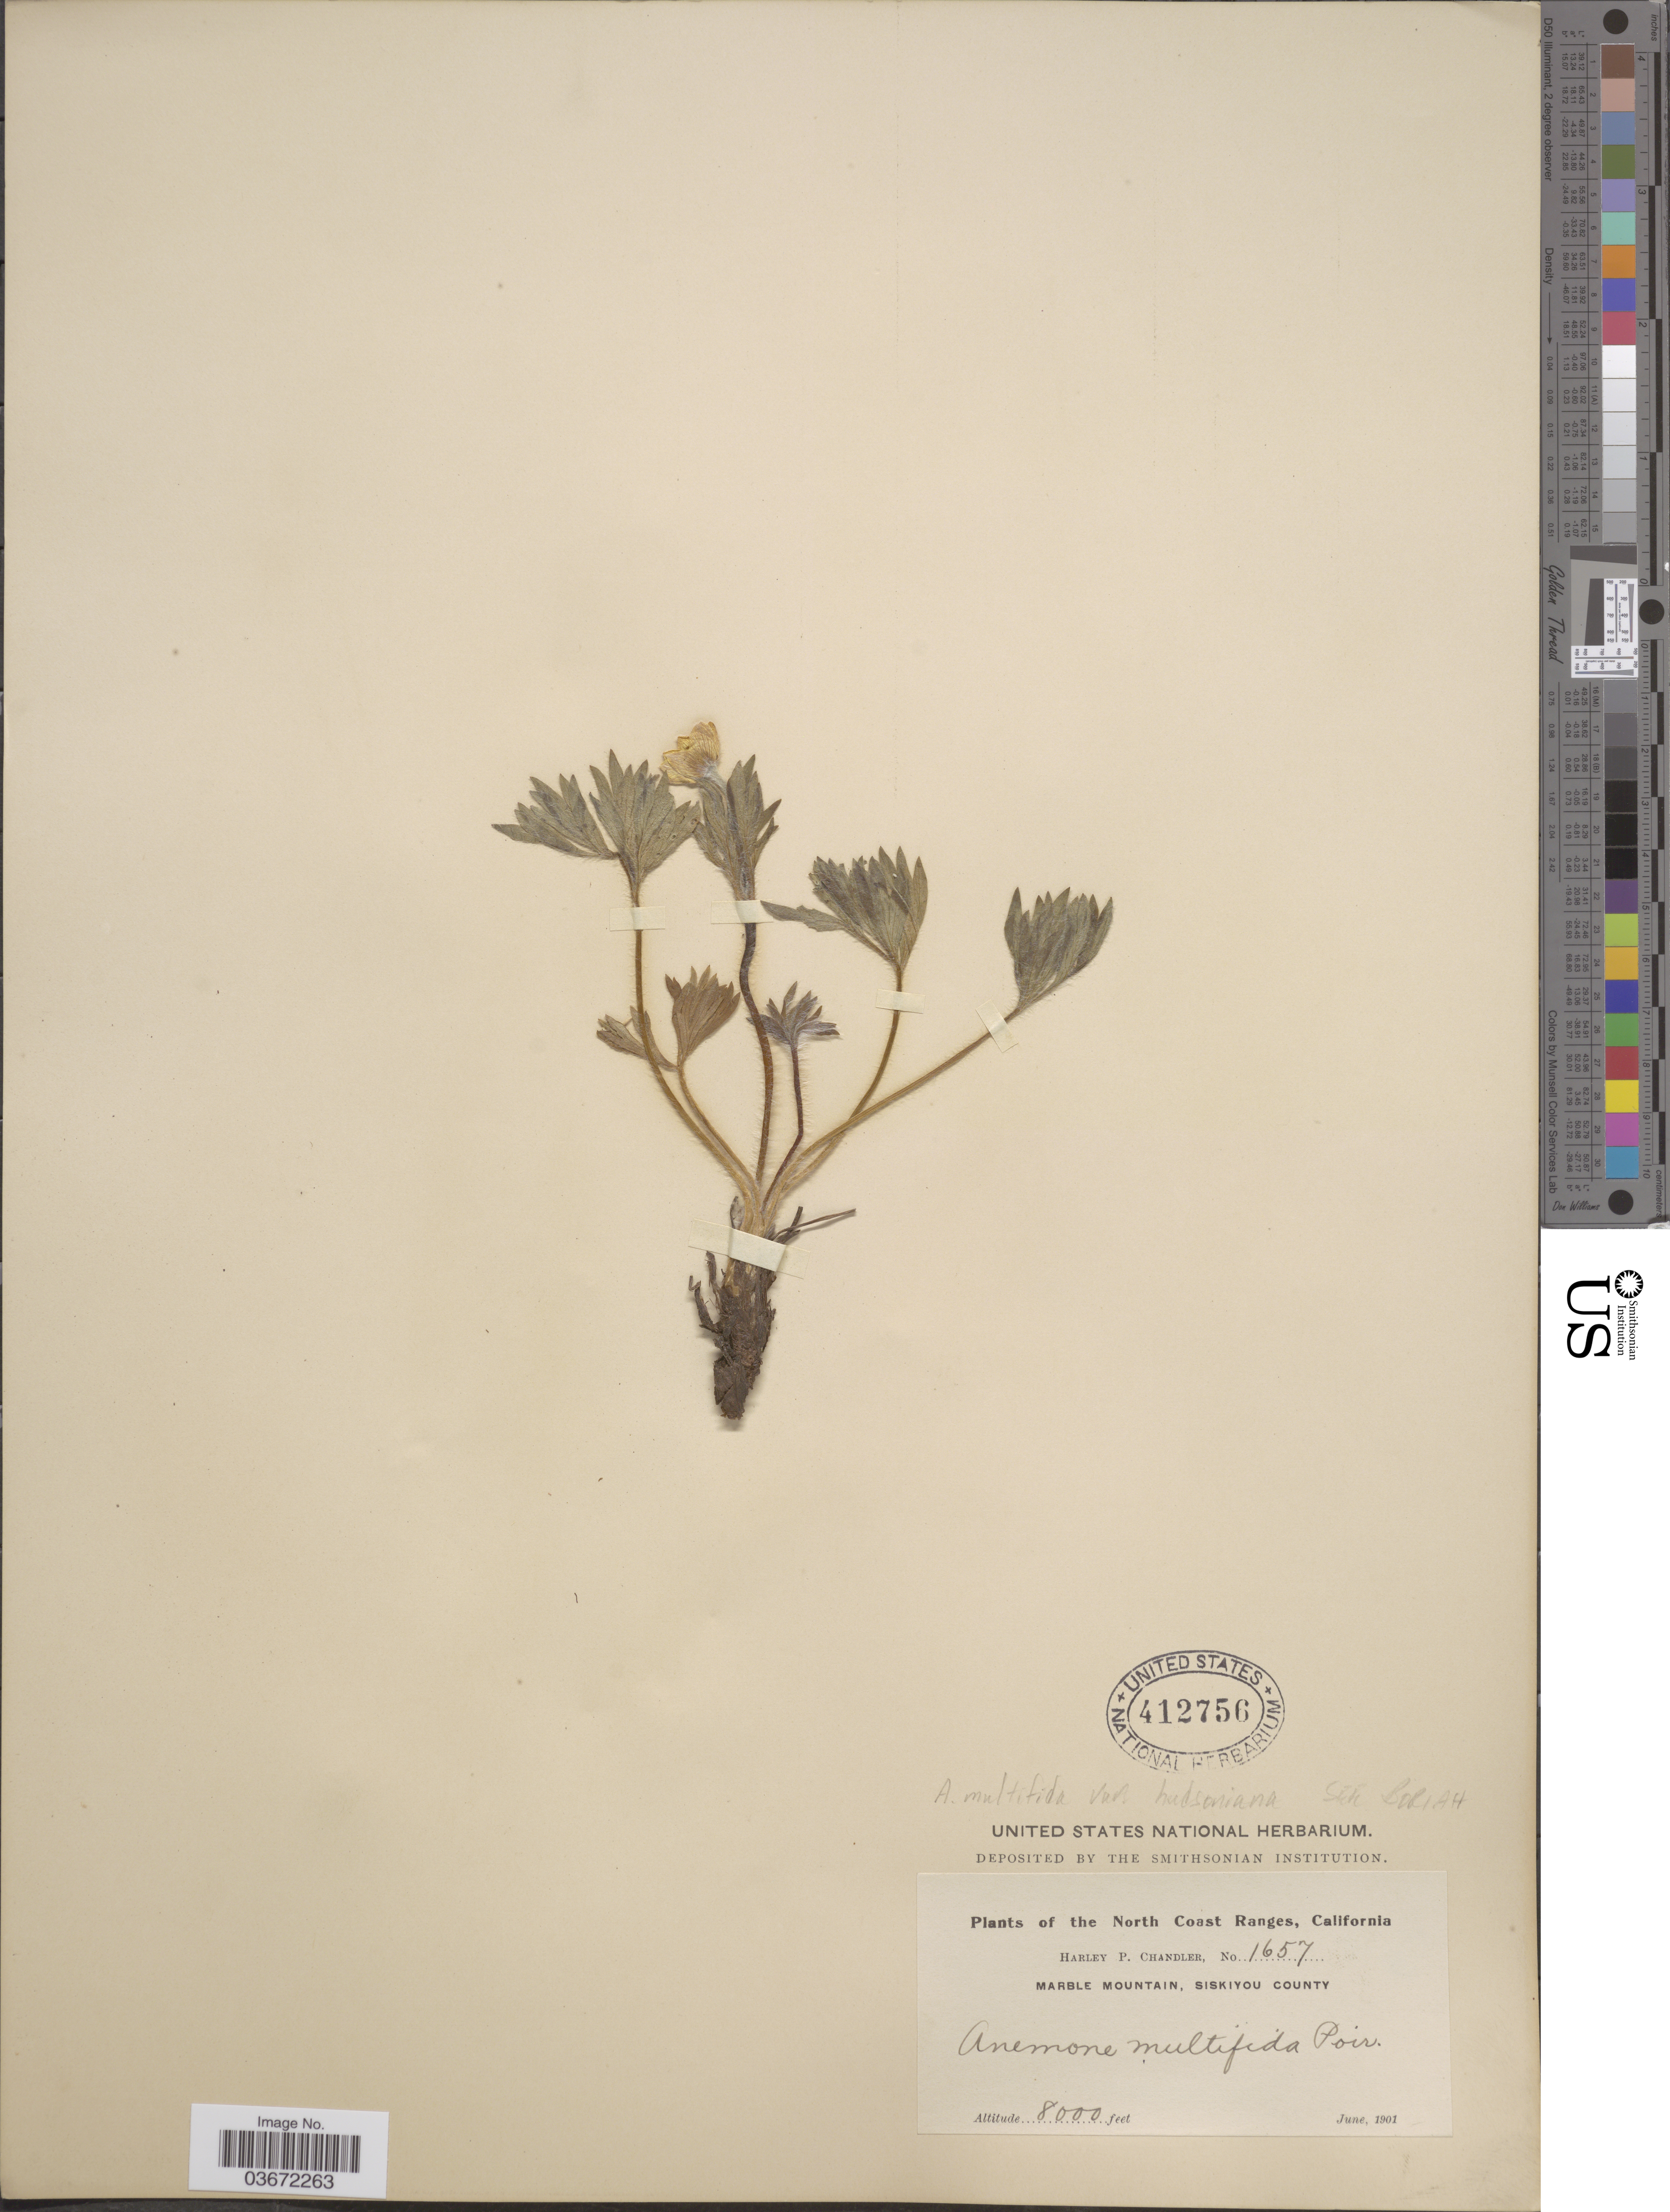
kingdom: Plantae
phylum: Tracheophyta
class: Magnoliopsida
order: Ranunculales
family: Ranunculaceae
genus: Anemone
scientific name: Anemone globosa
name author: (Torr. & A. Gray) Nutt. ex A. Heller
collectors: H. Chandler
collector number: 1657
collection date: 1901-06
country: United States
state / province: California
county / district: Siskiyou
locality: The North Coast Ranges. Marble Mountain, Siskiyou County.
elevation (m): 2438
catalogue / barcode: US 412756